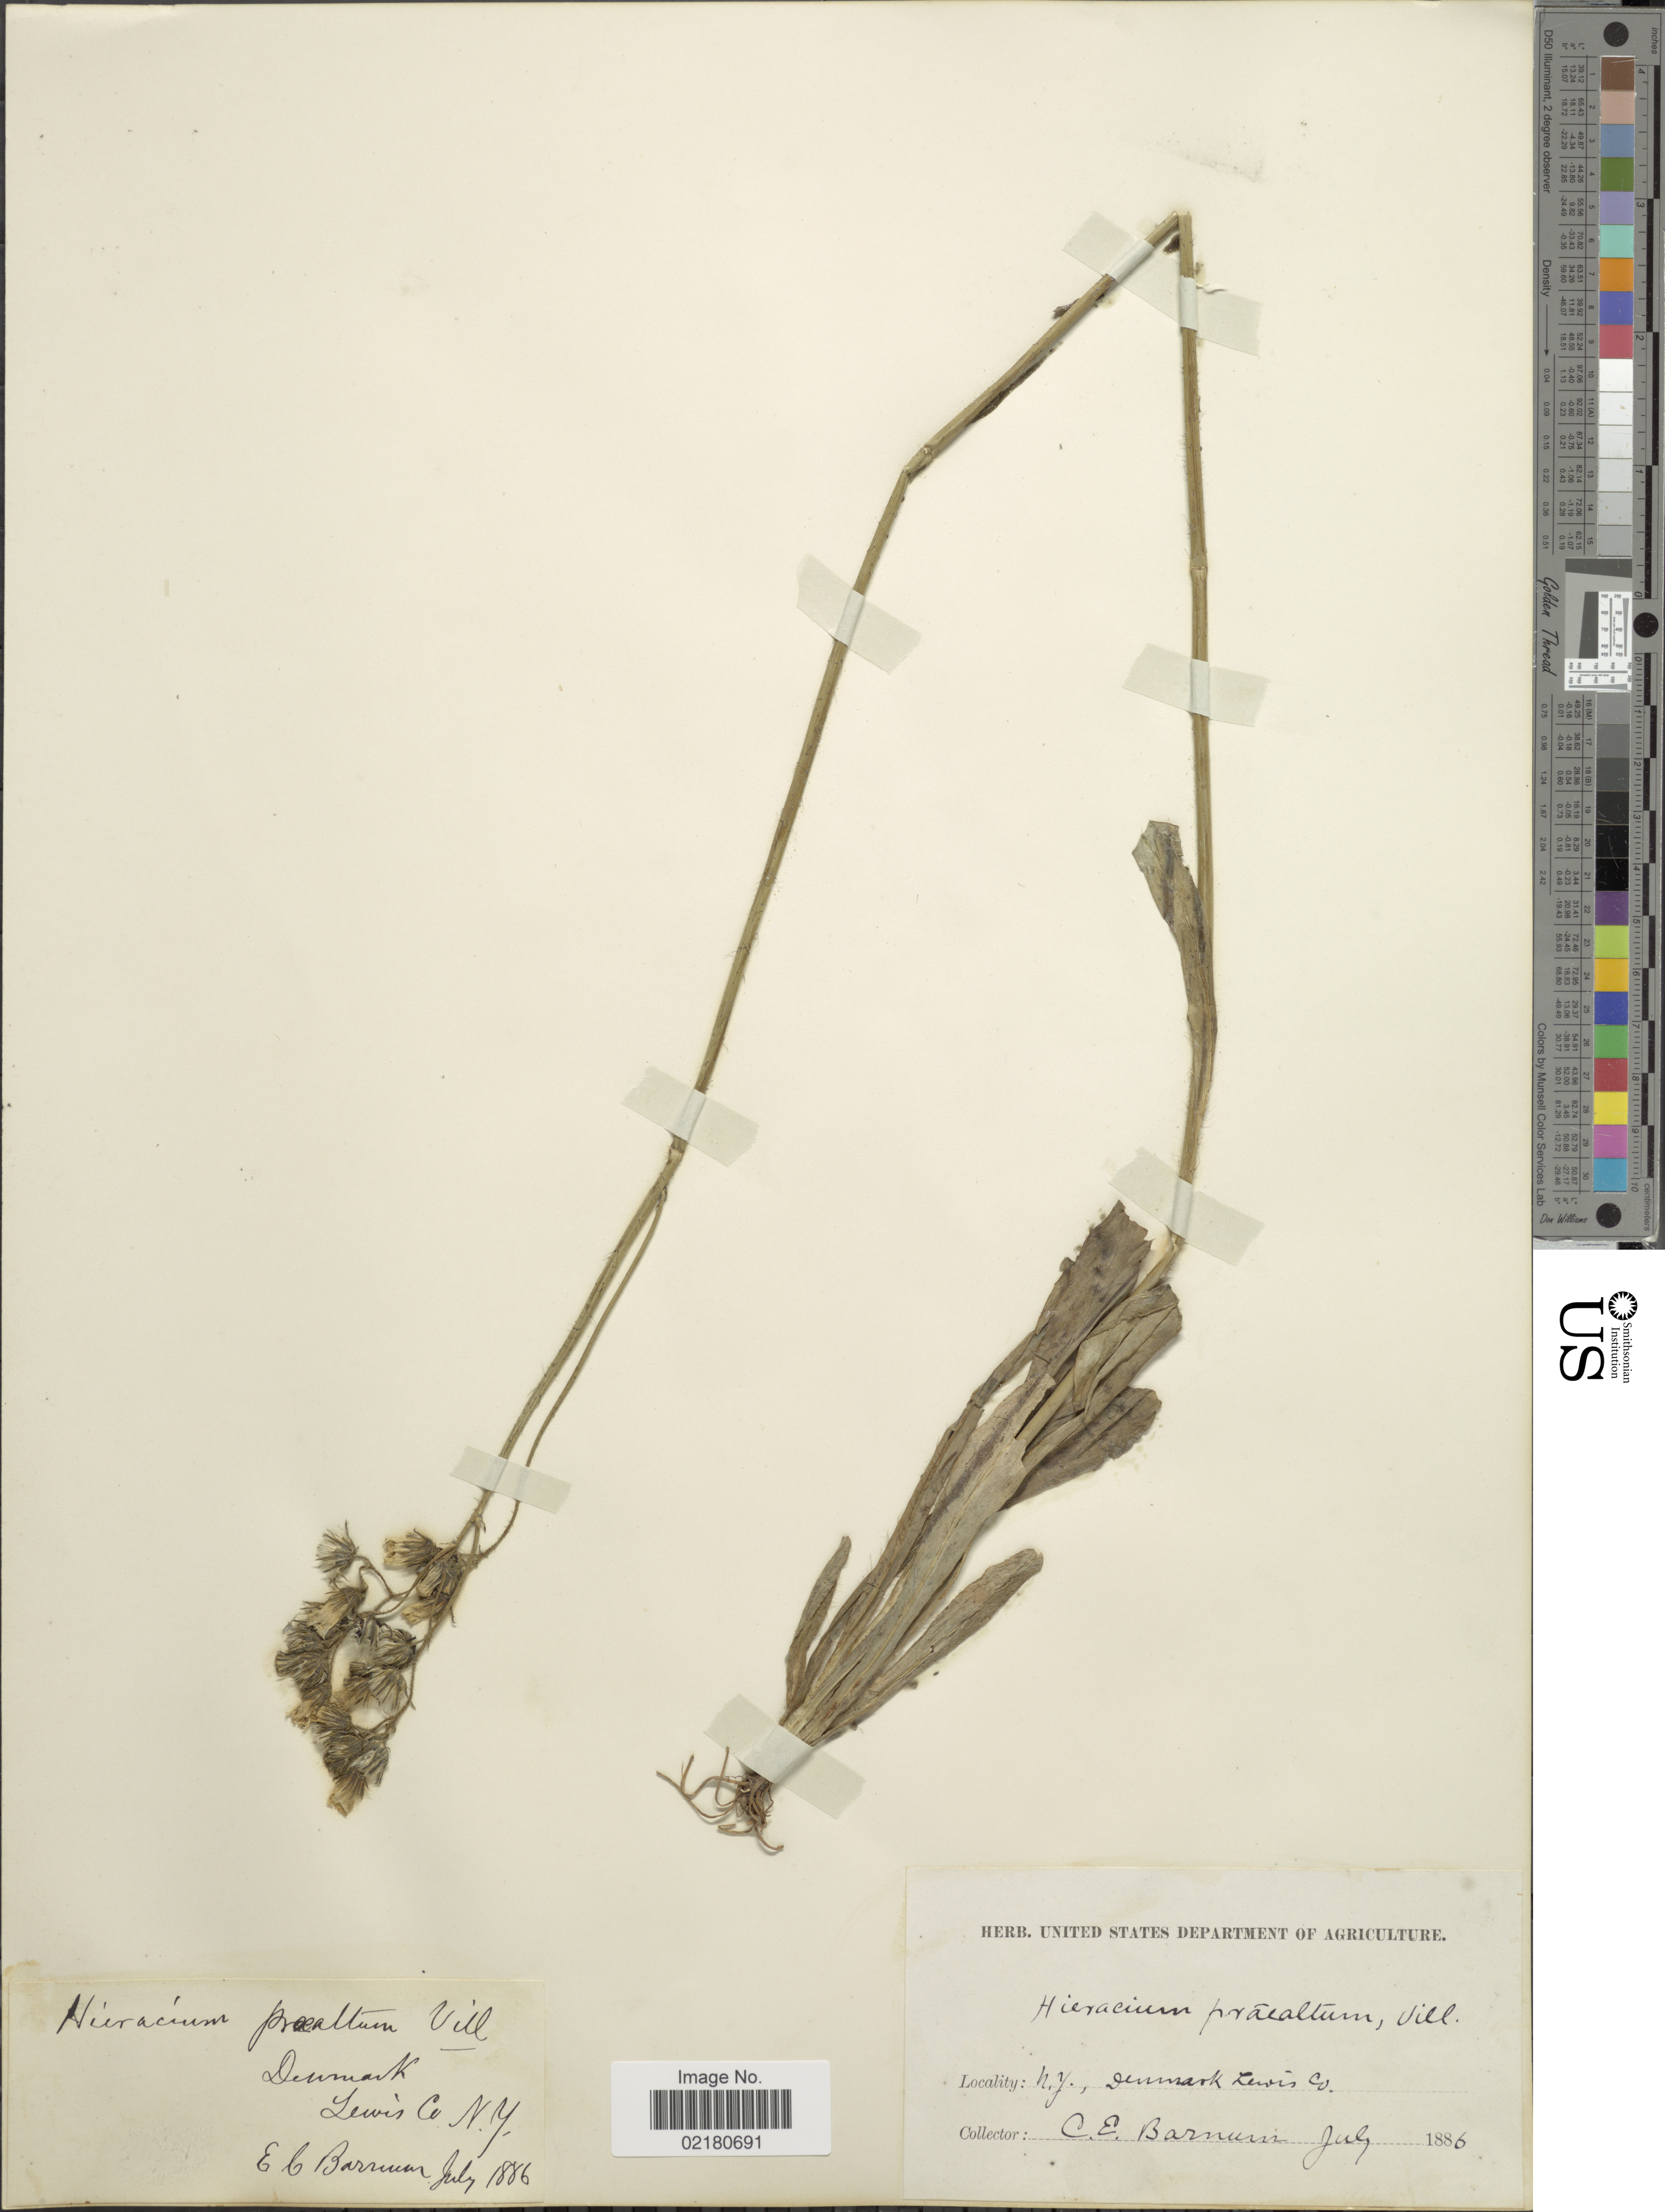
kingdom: Plantae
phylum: Tracheophyta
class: Magnoliopsida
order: Asterales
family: Asteraceae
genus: Pilosella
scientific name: Pilosella piloselloides subsp. praealta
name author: (Gochnat) S. Bräut. & Greuter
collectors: C. Barnum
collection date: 1886-07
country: United States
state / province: New York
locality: Denmark , Lewis Co.